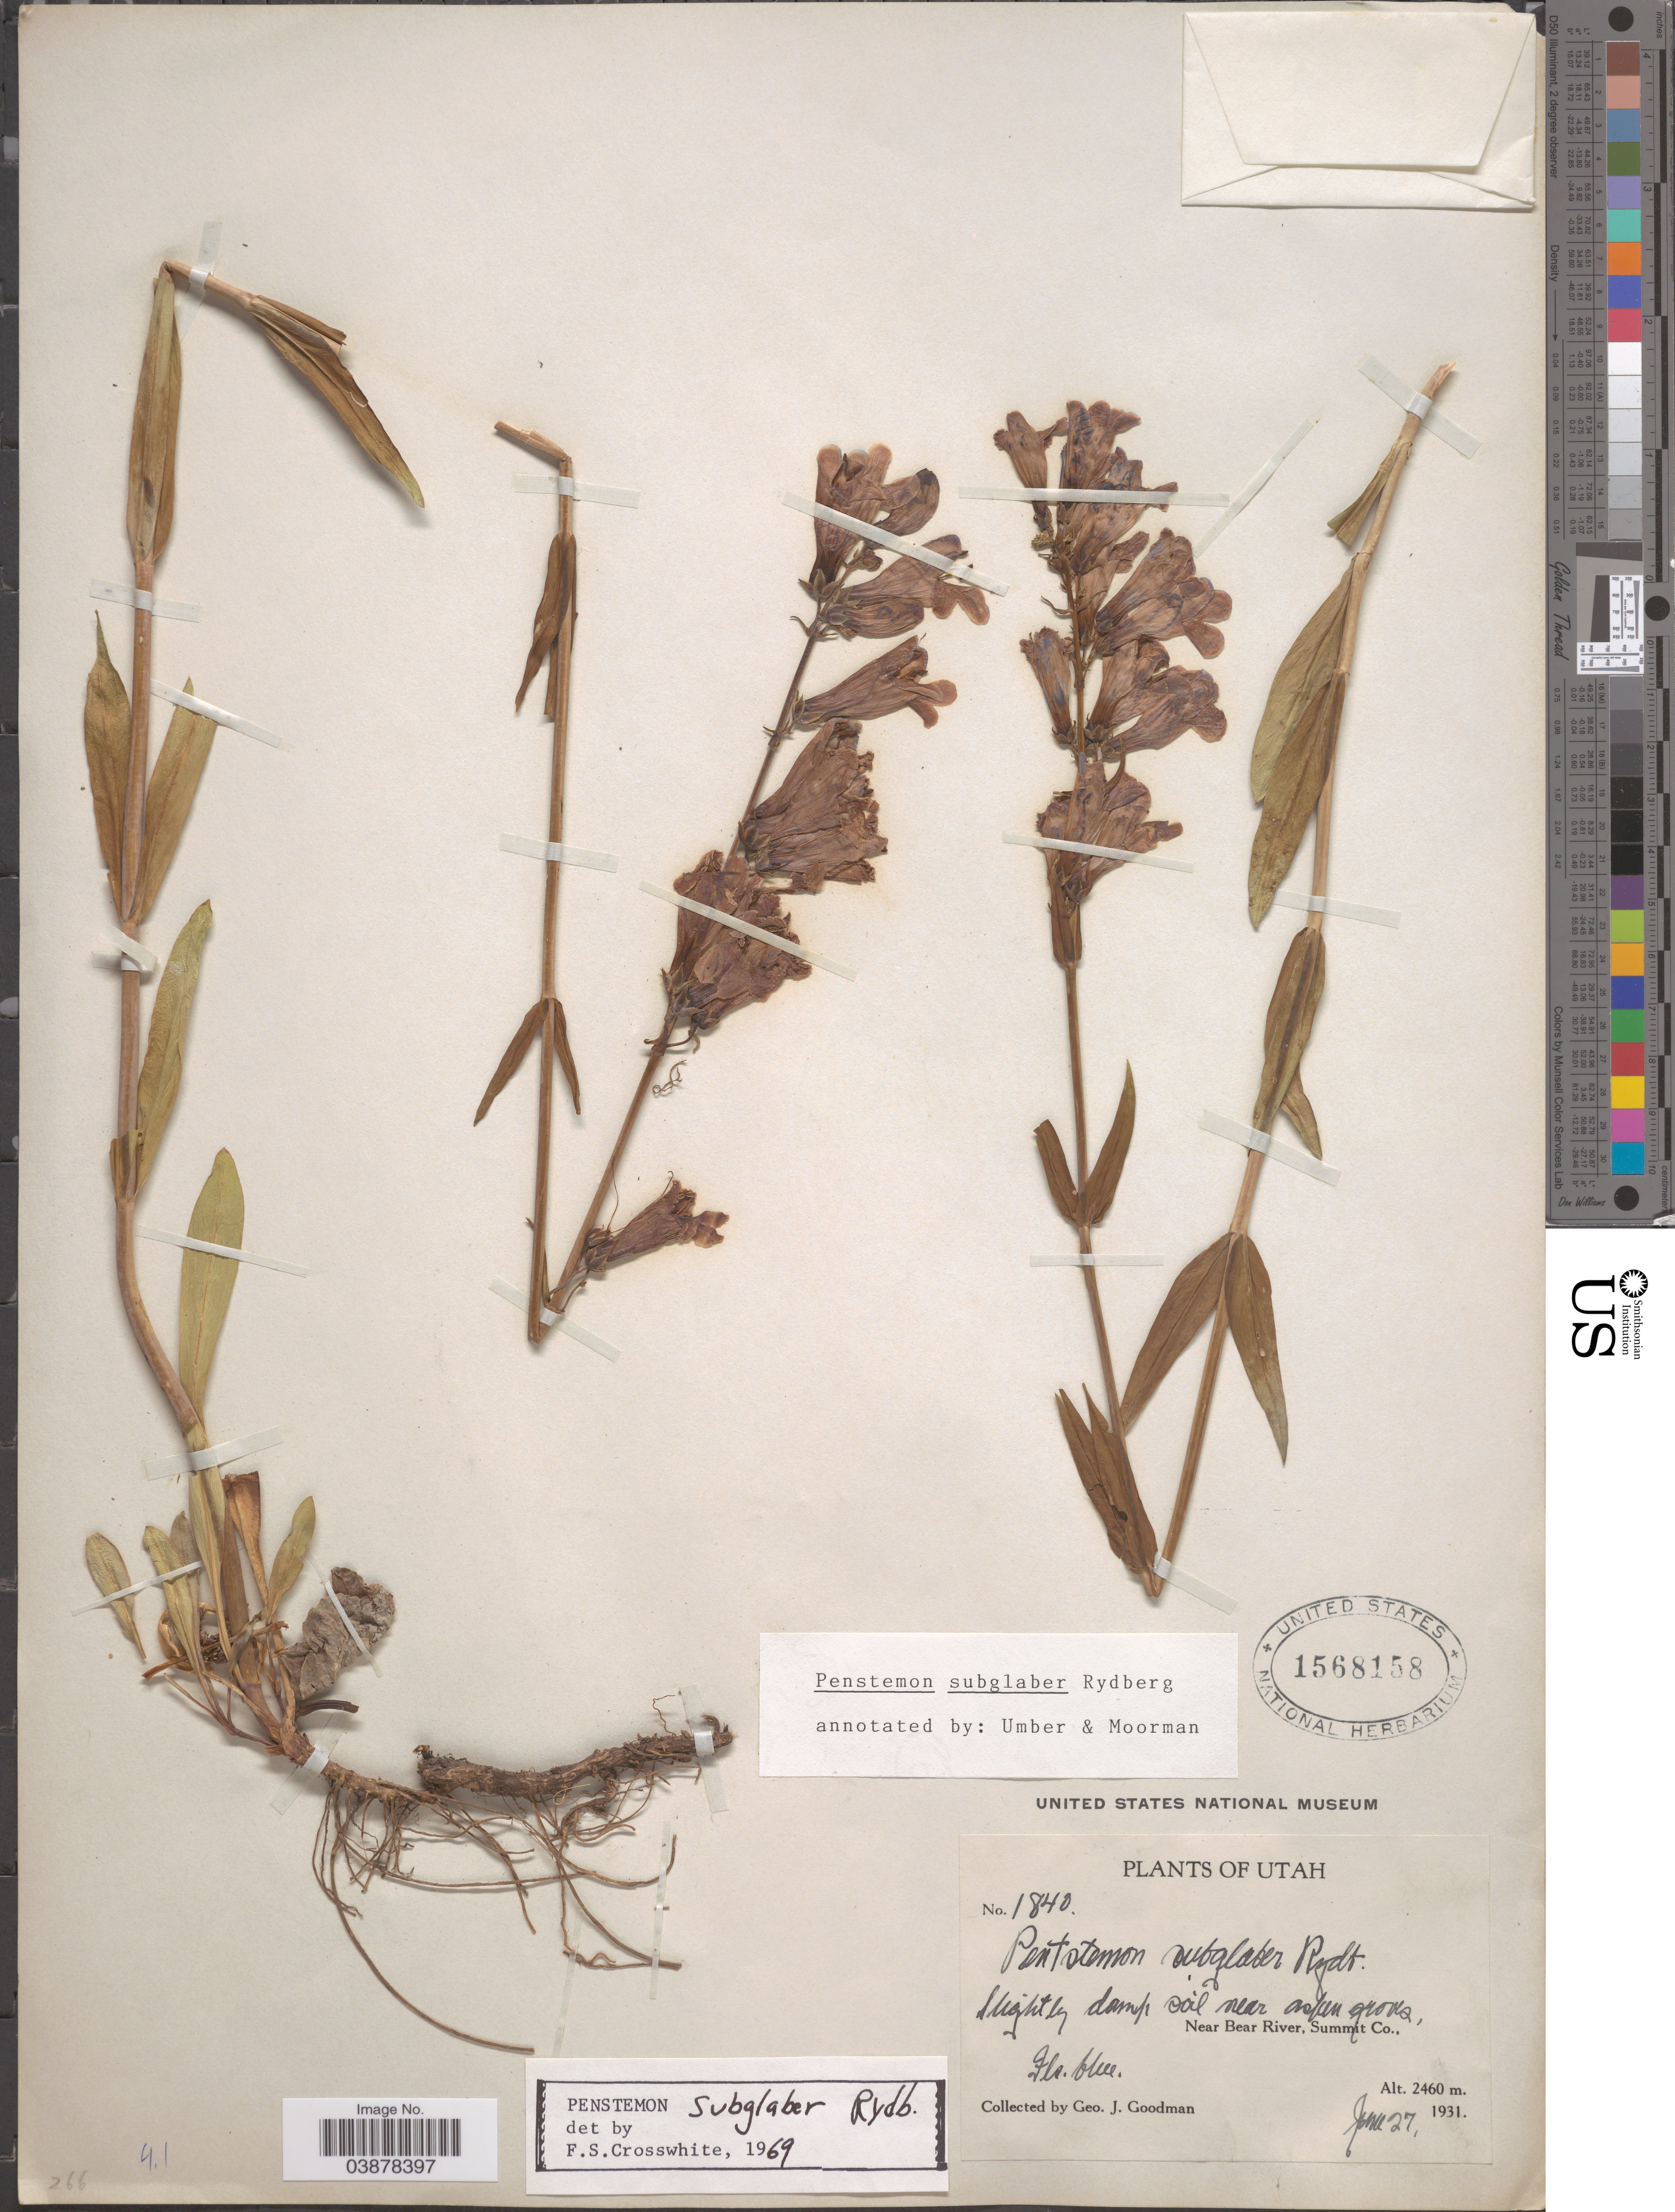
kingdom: Plantae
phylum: Tracheophyta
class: Magnoliopsida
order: Lamiales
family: Plantaginaceae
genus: Penstemon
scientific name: Penstemon subglaber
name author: Rydb.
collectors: G. J. Goodman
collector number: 1840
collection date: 1931-06-27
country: United States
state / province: Utah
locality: Near Bear River, Summit Co.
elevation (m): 2460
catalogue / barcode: US 1568158